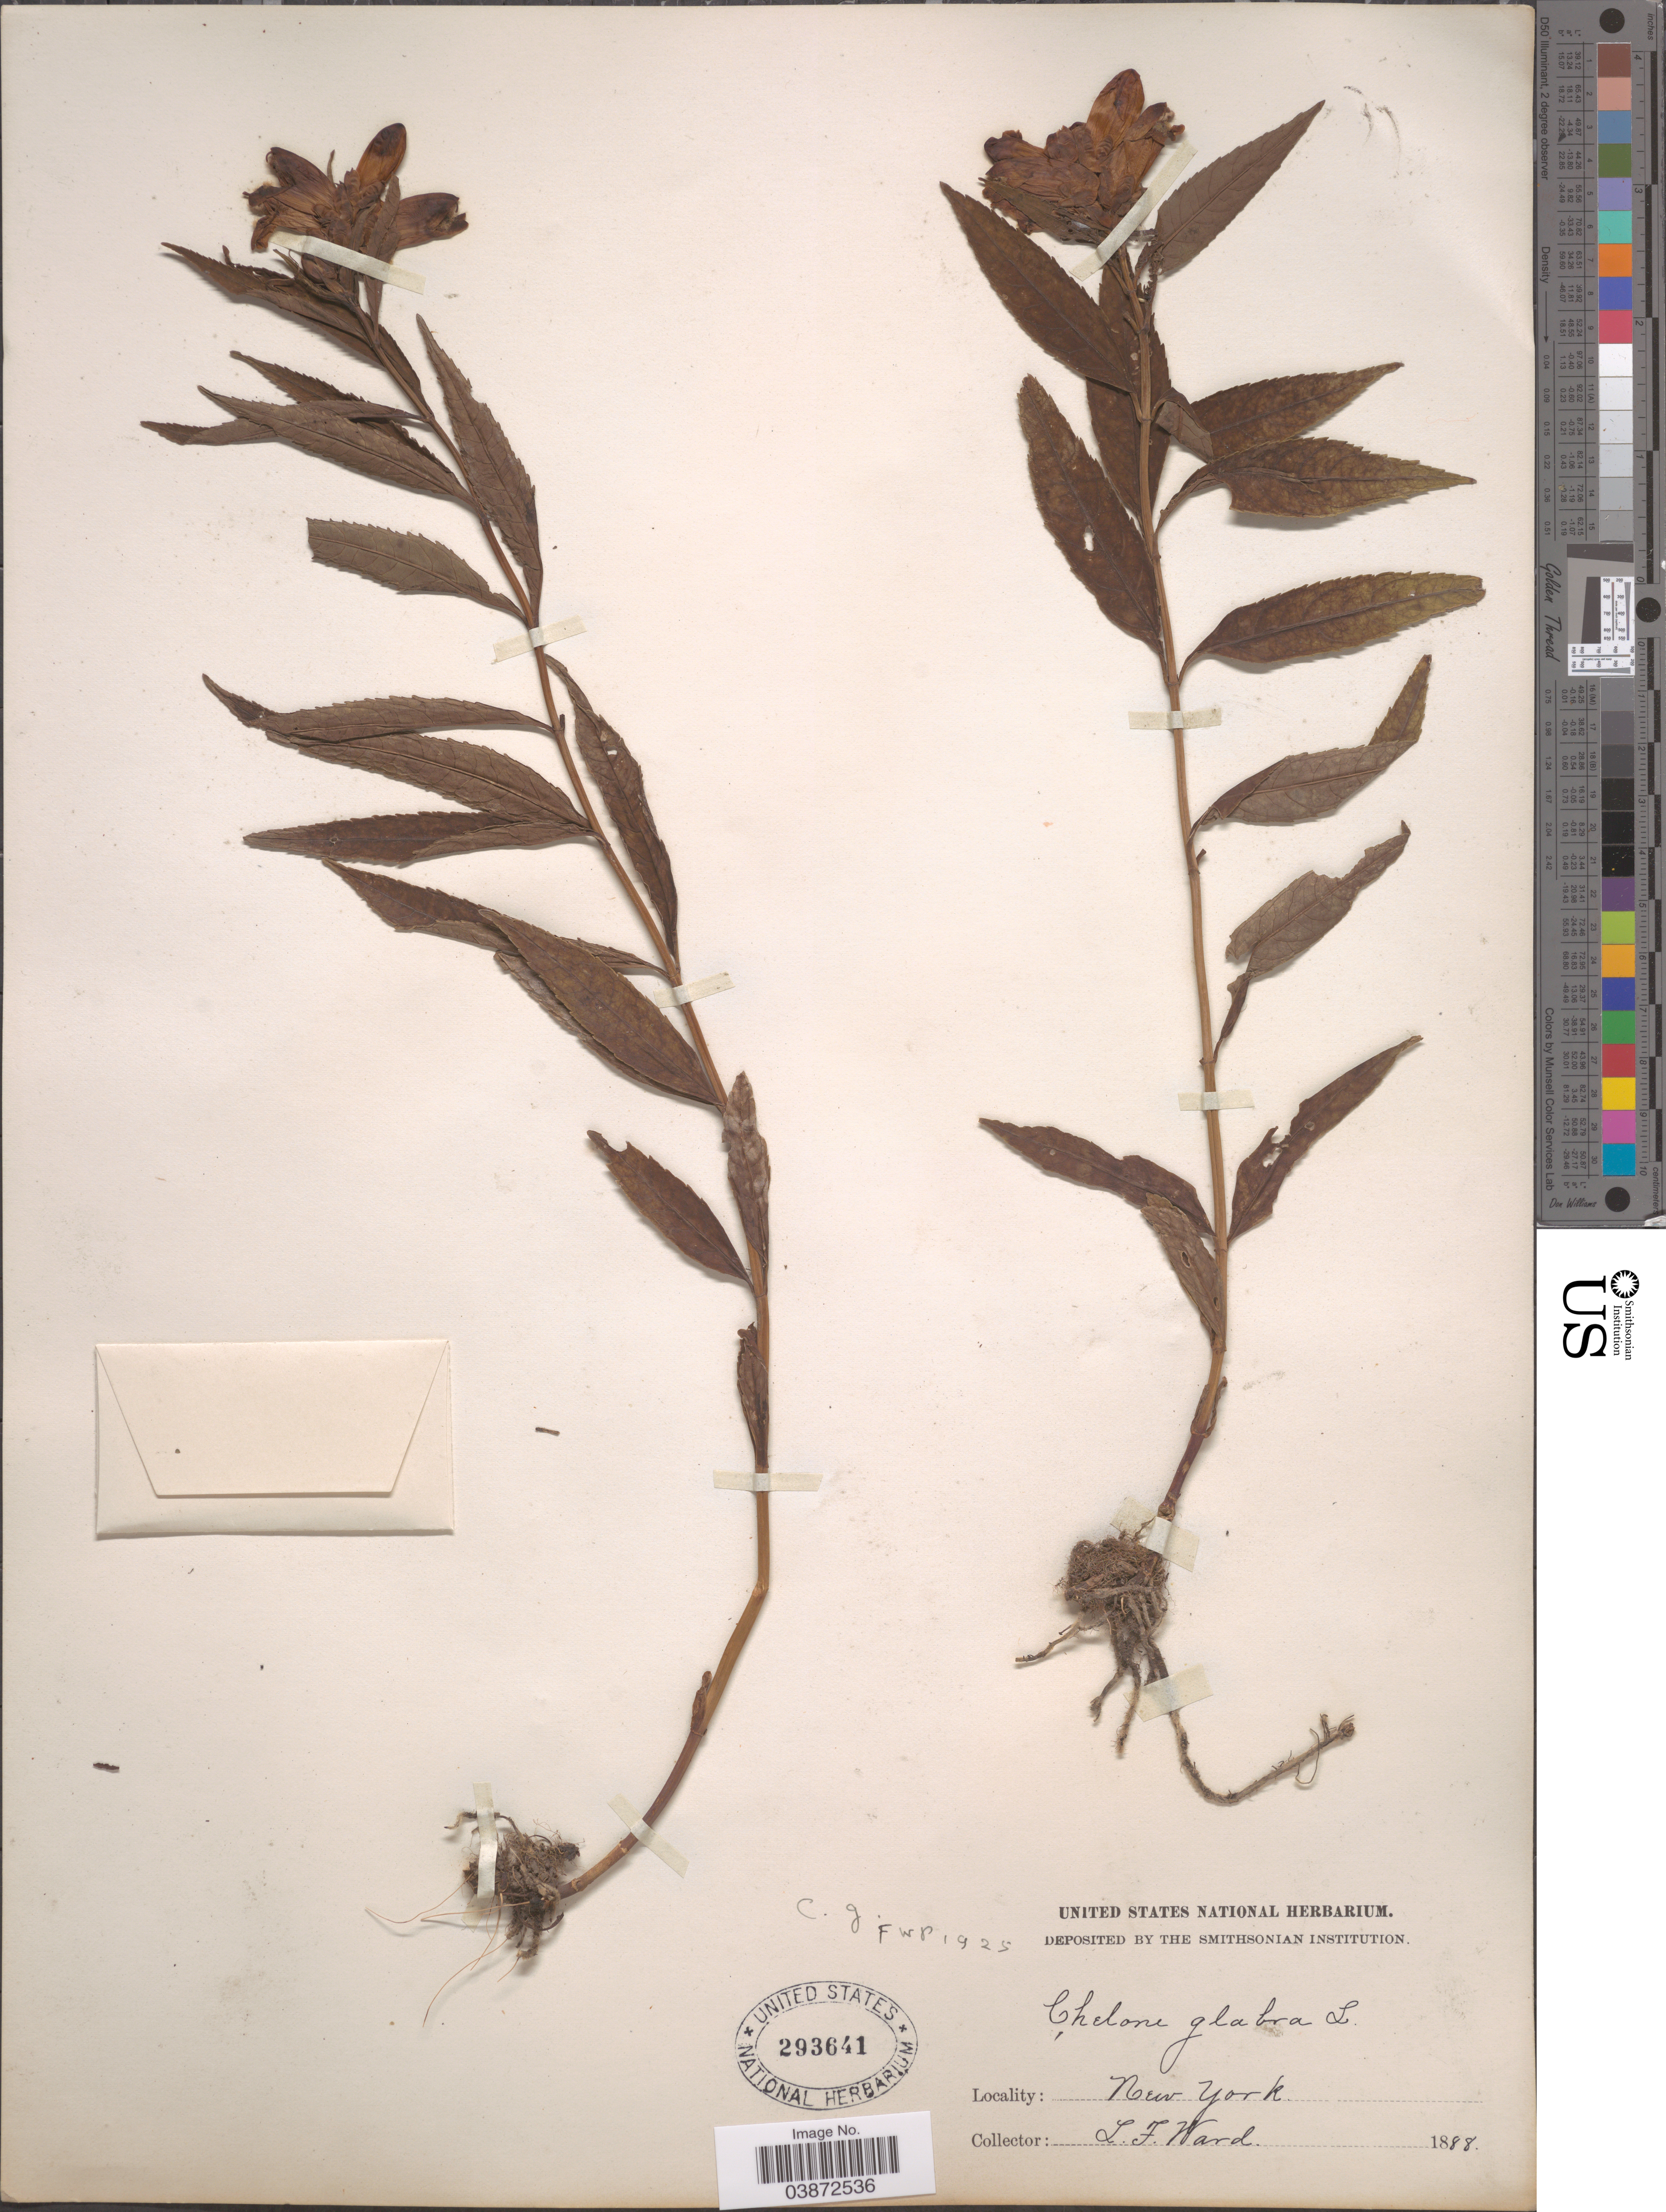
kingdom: Plantae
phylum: Tracheophyta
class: Magnoliopsida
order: Lamiales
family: Plantaginaceae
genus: Chelone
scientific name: Chelone glabra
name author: L.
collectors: L. Ward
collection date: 1888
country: United States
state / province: New York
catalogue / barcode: US 293641